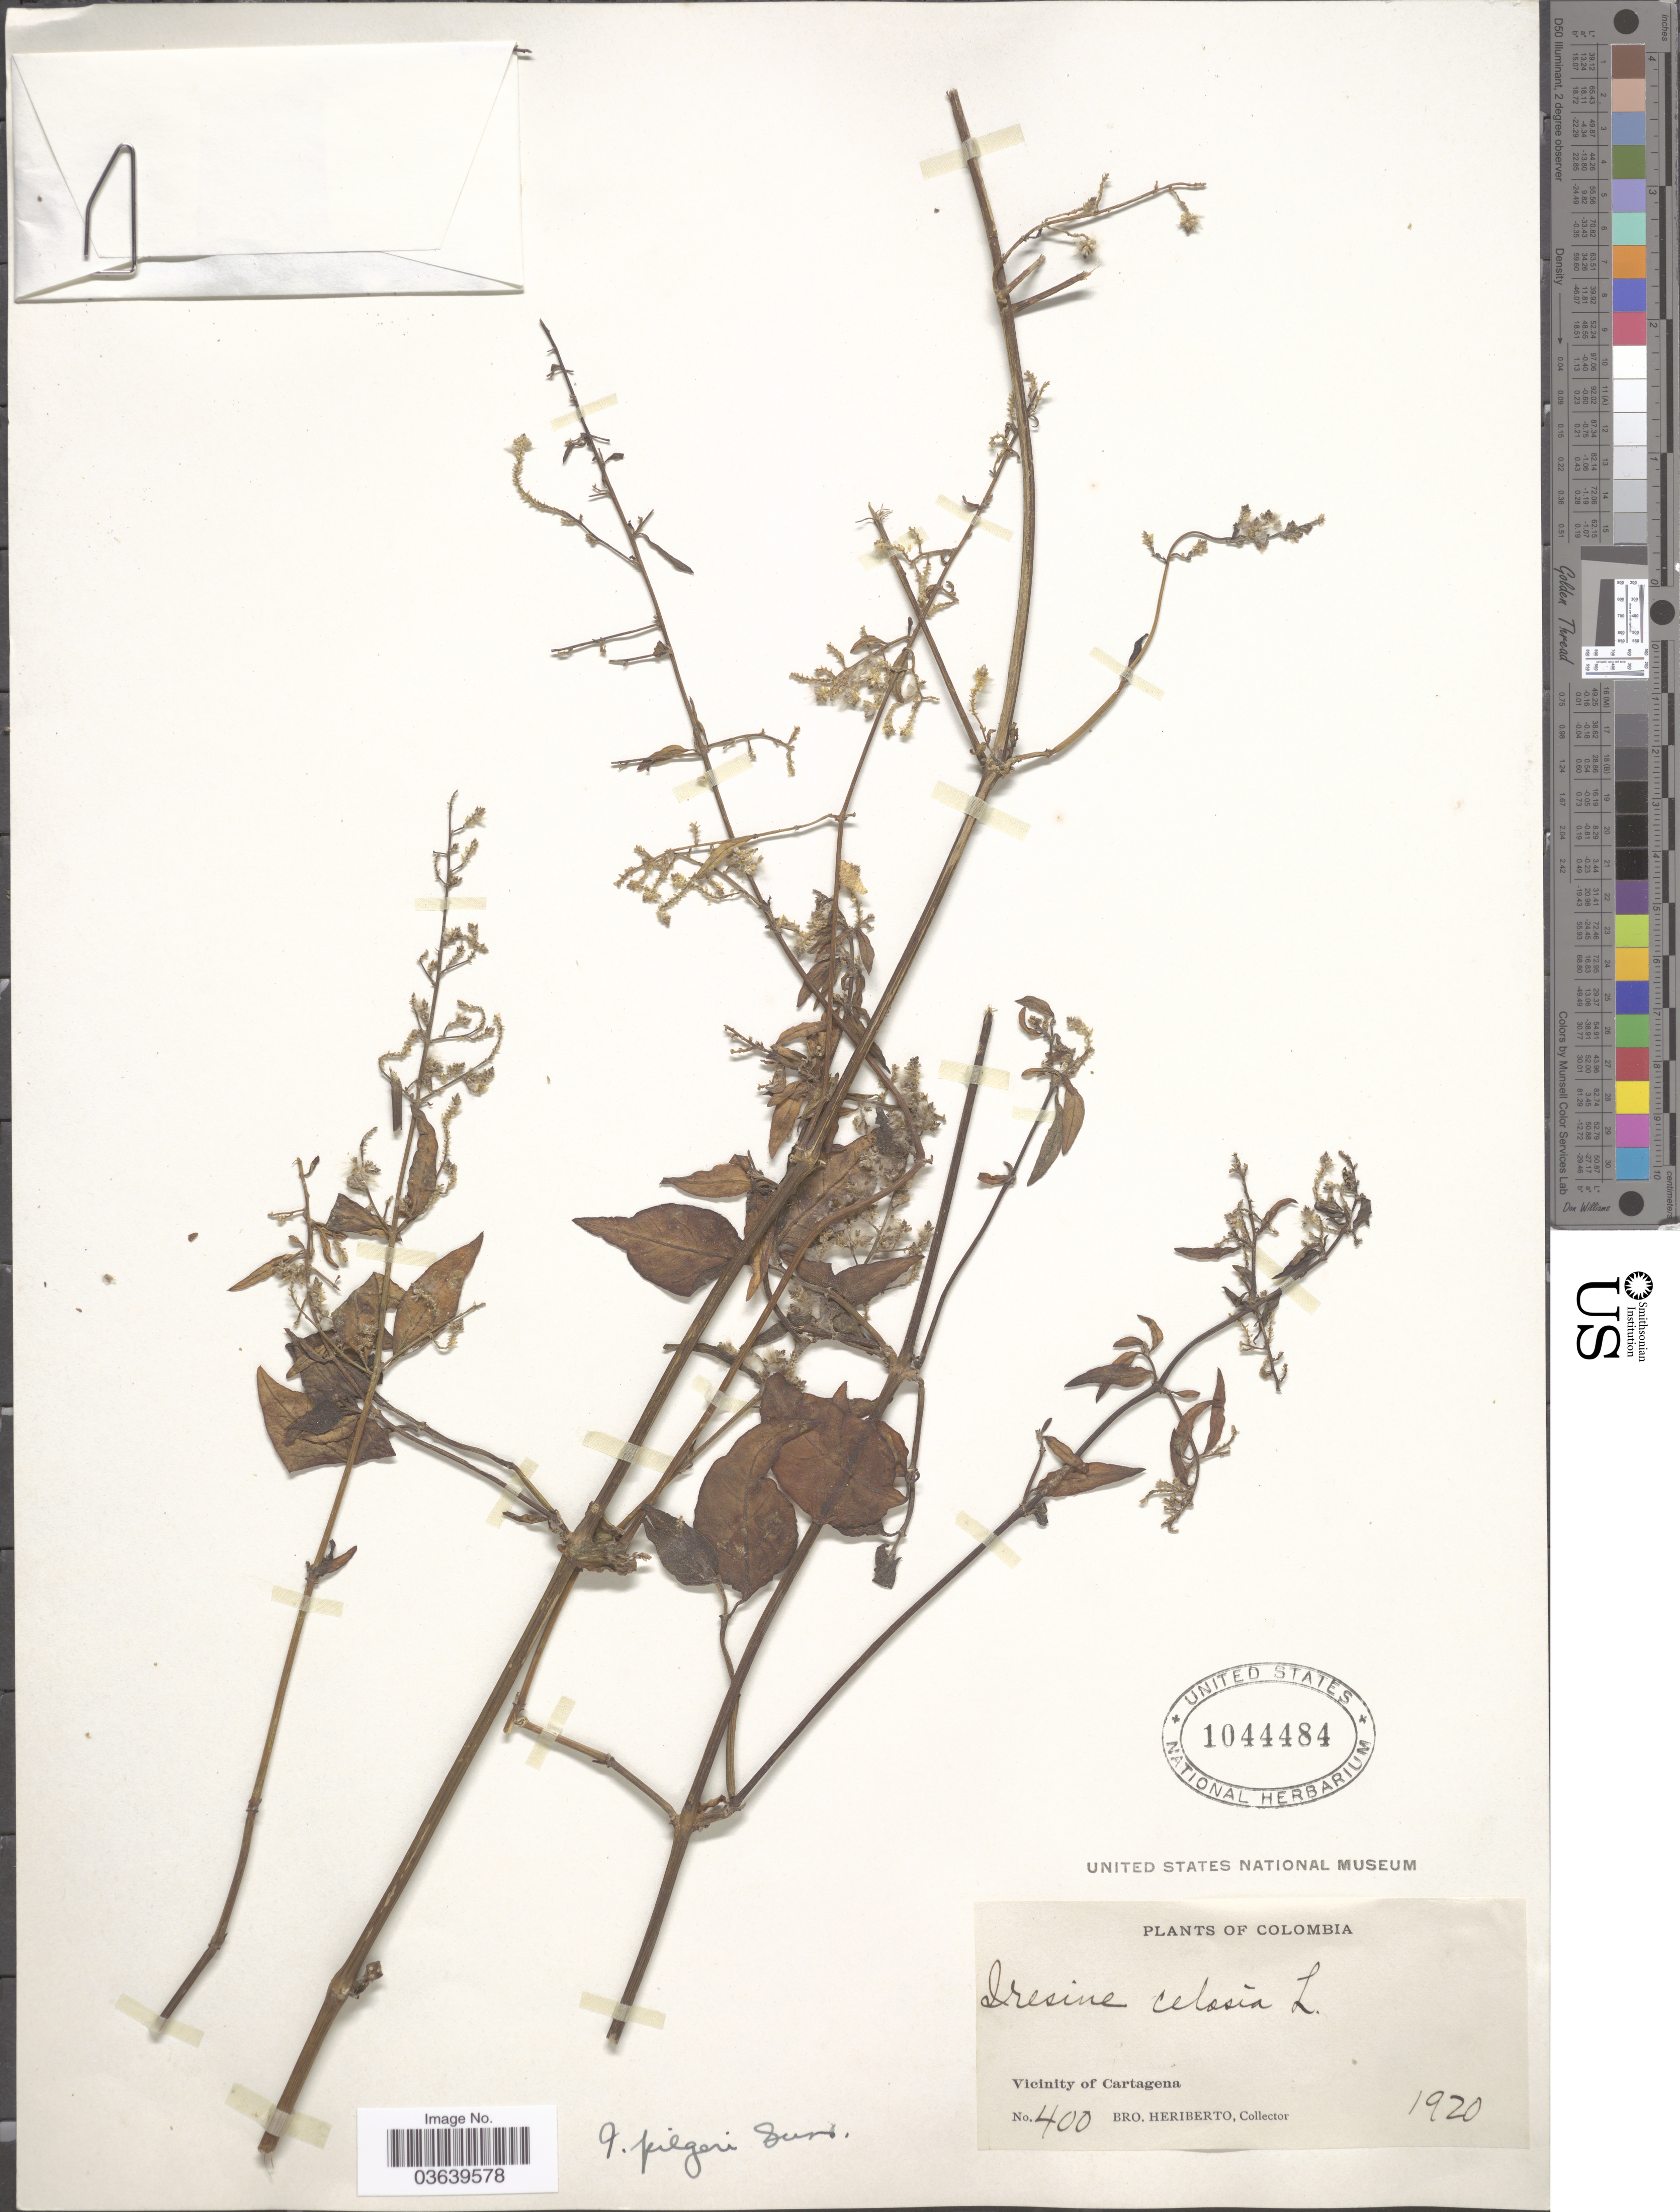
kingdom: Plantae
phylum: Tracheophyta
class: Magnoliopsida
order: Caryophyllales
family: Amaranthaceae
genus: Iresine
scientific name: Iresine pilgeri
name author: Suess.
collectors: B. Heriberto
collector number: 400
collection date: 1920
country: Colombia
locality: Vicinity of Cartagena.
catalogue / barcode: US 1044484